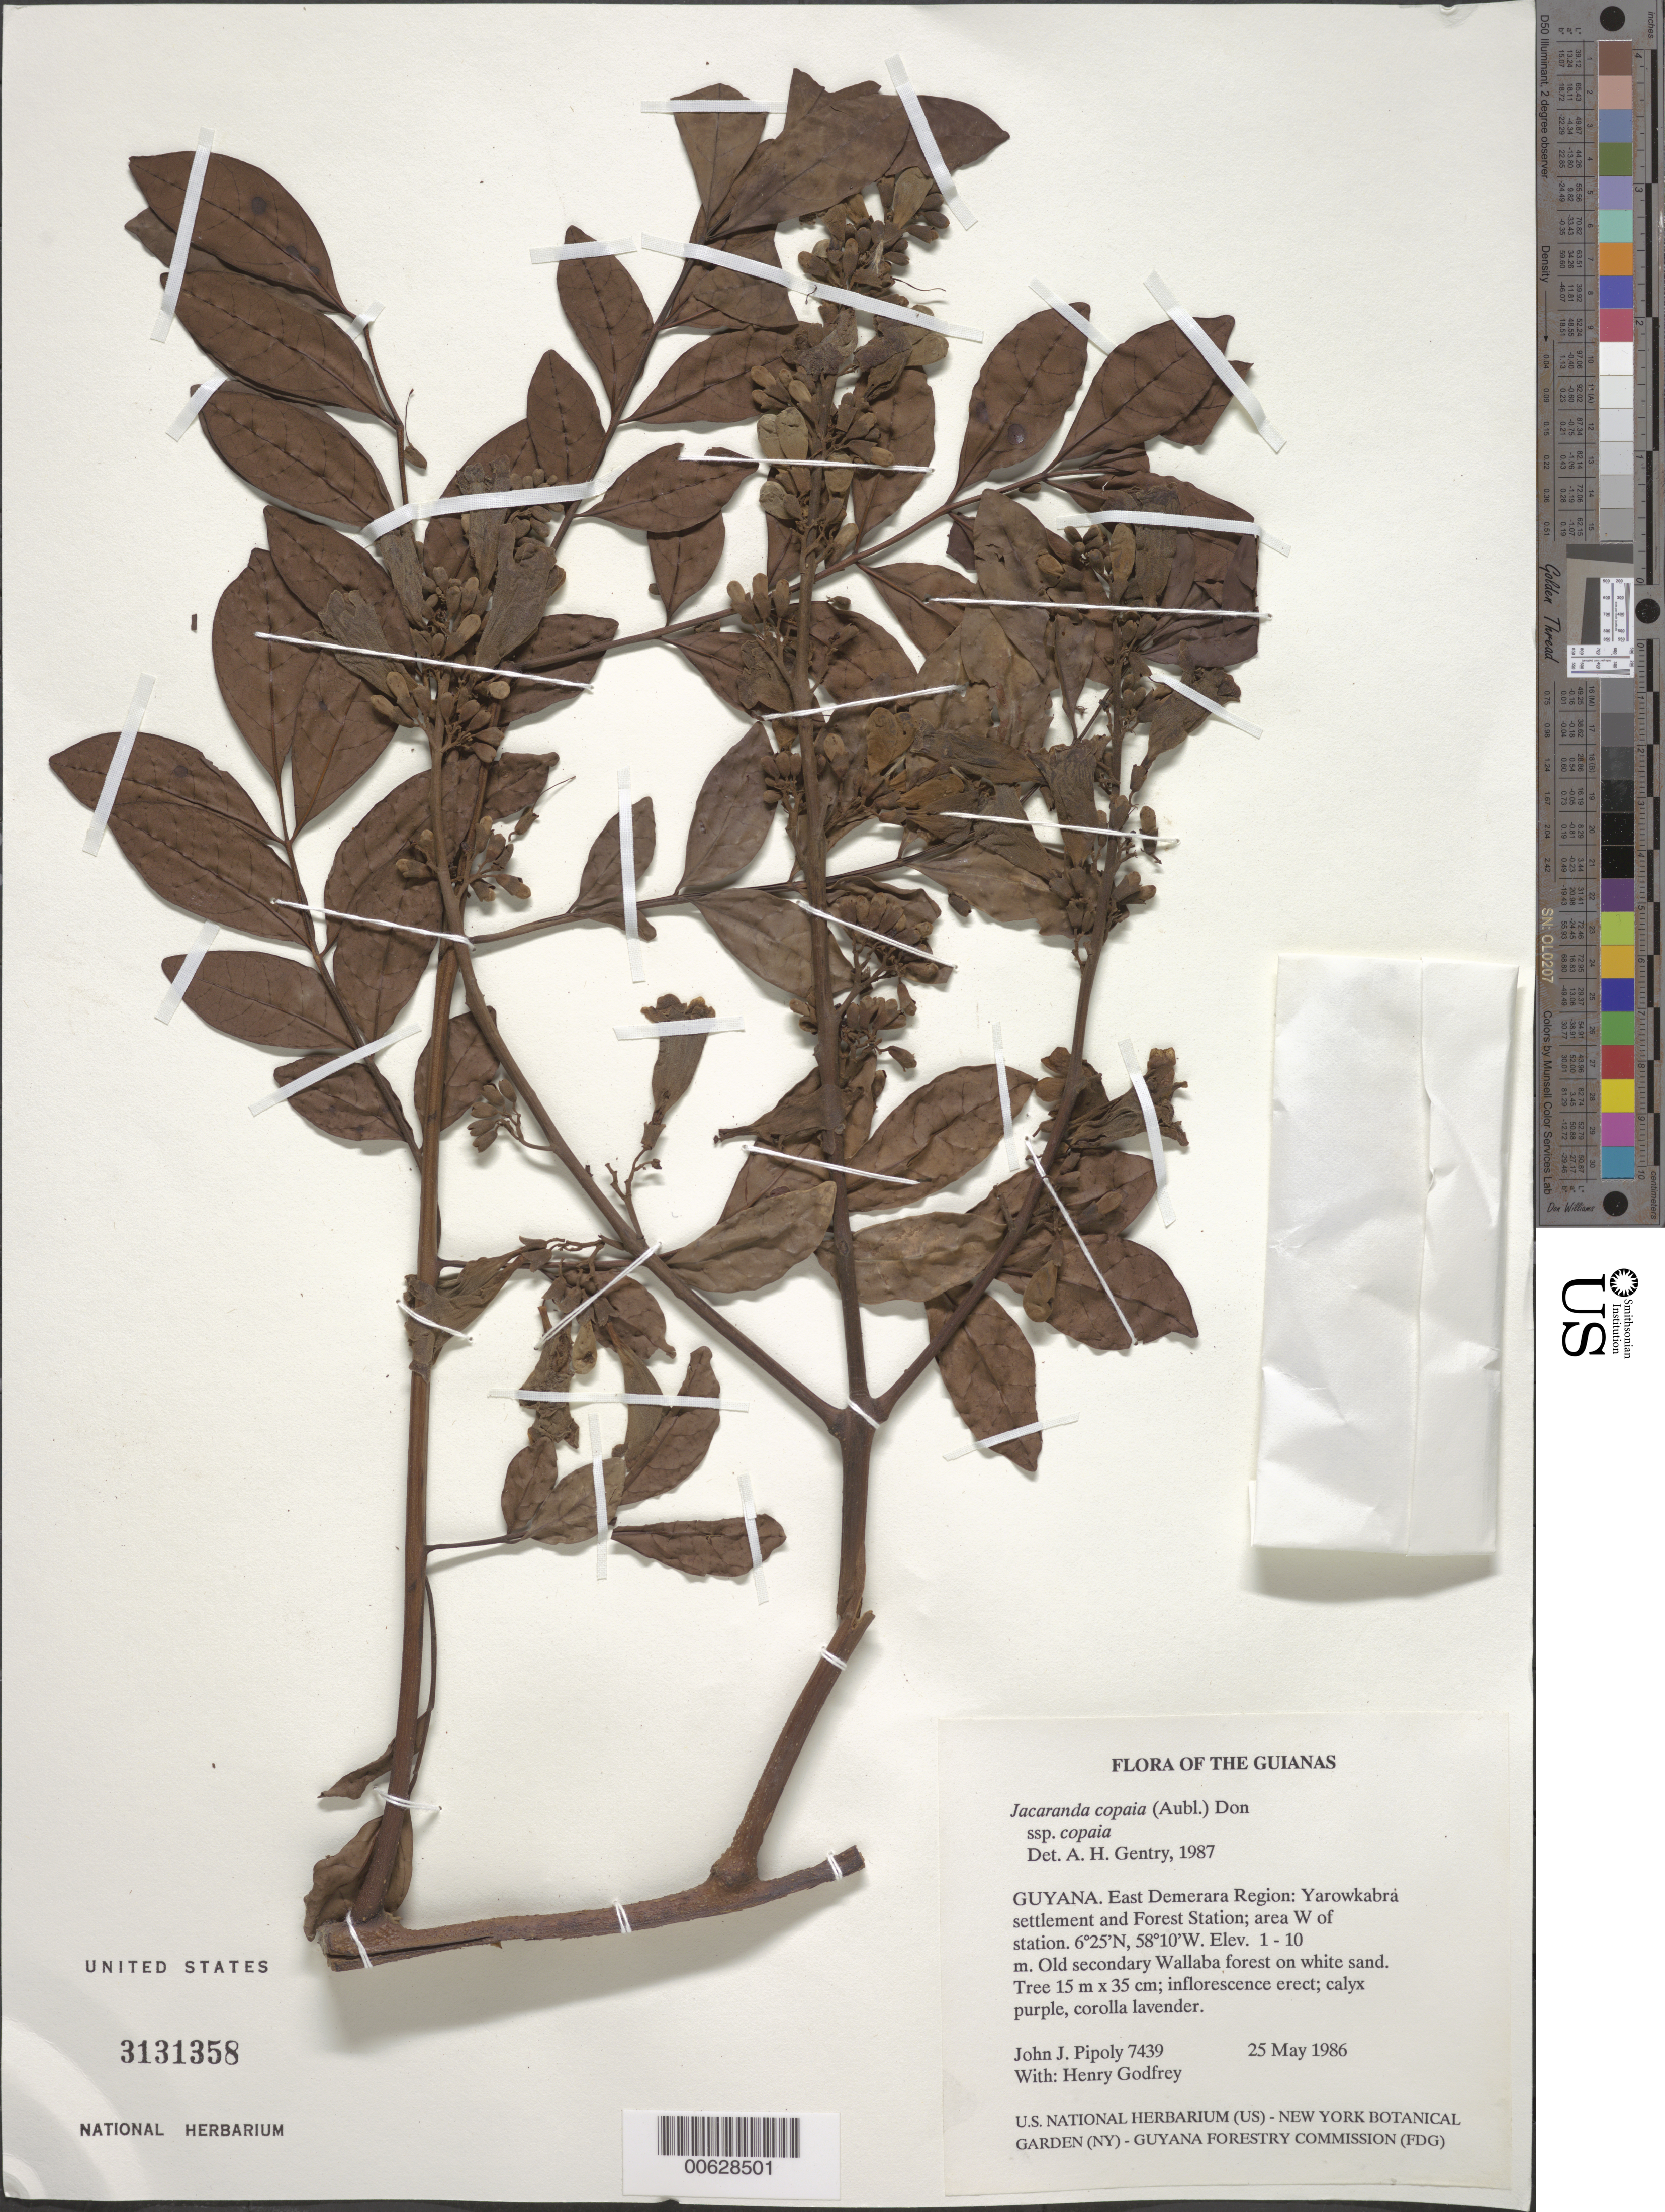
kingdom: Plantae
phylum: Tracheophyta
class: Magnoliopsida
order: Lamiales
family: Bignoniaceae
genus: Jacaranda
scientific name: Jacaranda copaia subsp. copaia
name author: (Aubl.) D. Don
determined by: Gentry, A. H.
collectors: J. J. Pipoly & H. Godfrey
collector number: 7439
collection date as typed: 25 May 1986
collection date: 1986-05-25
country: Guyana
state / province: Demerara-Mahaica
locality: Yarowkabra settlement and Forest Station; area W of station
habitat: Old secondary Wallaba forest on white sand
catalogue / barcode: US 3131358